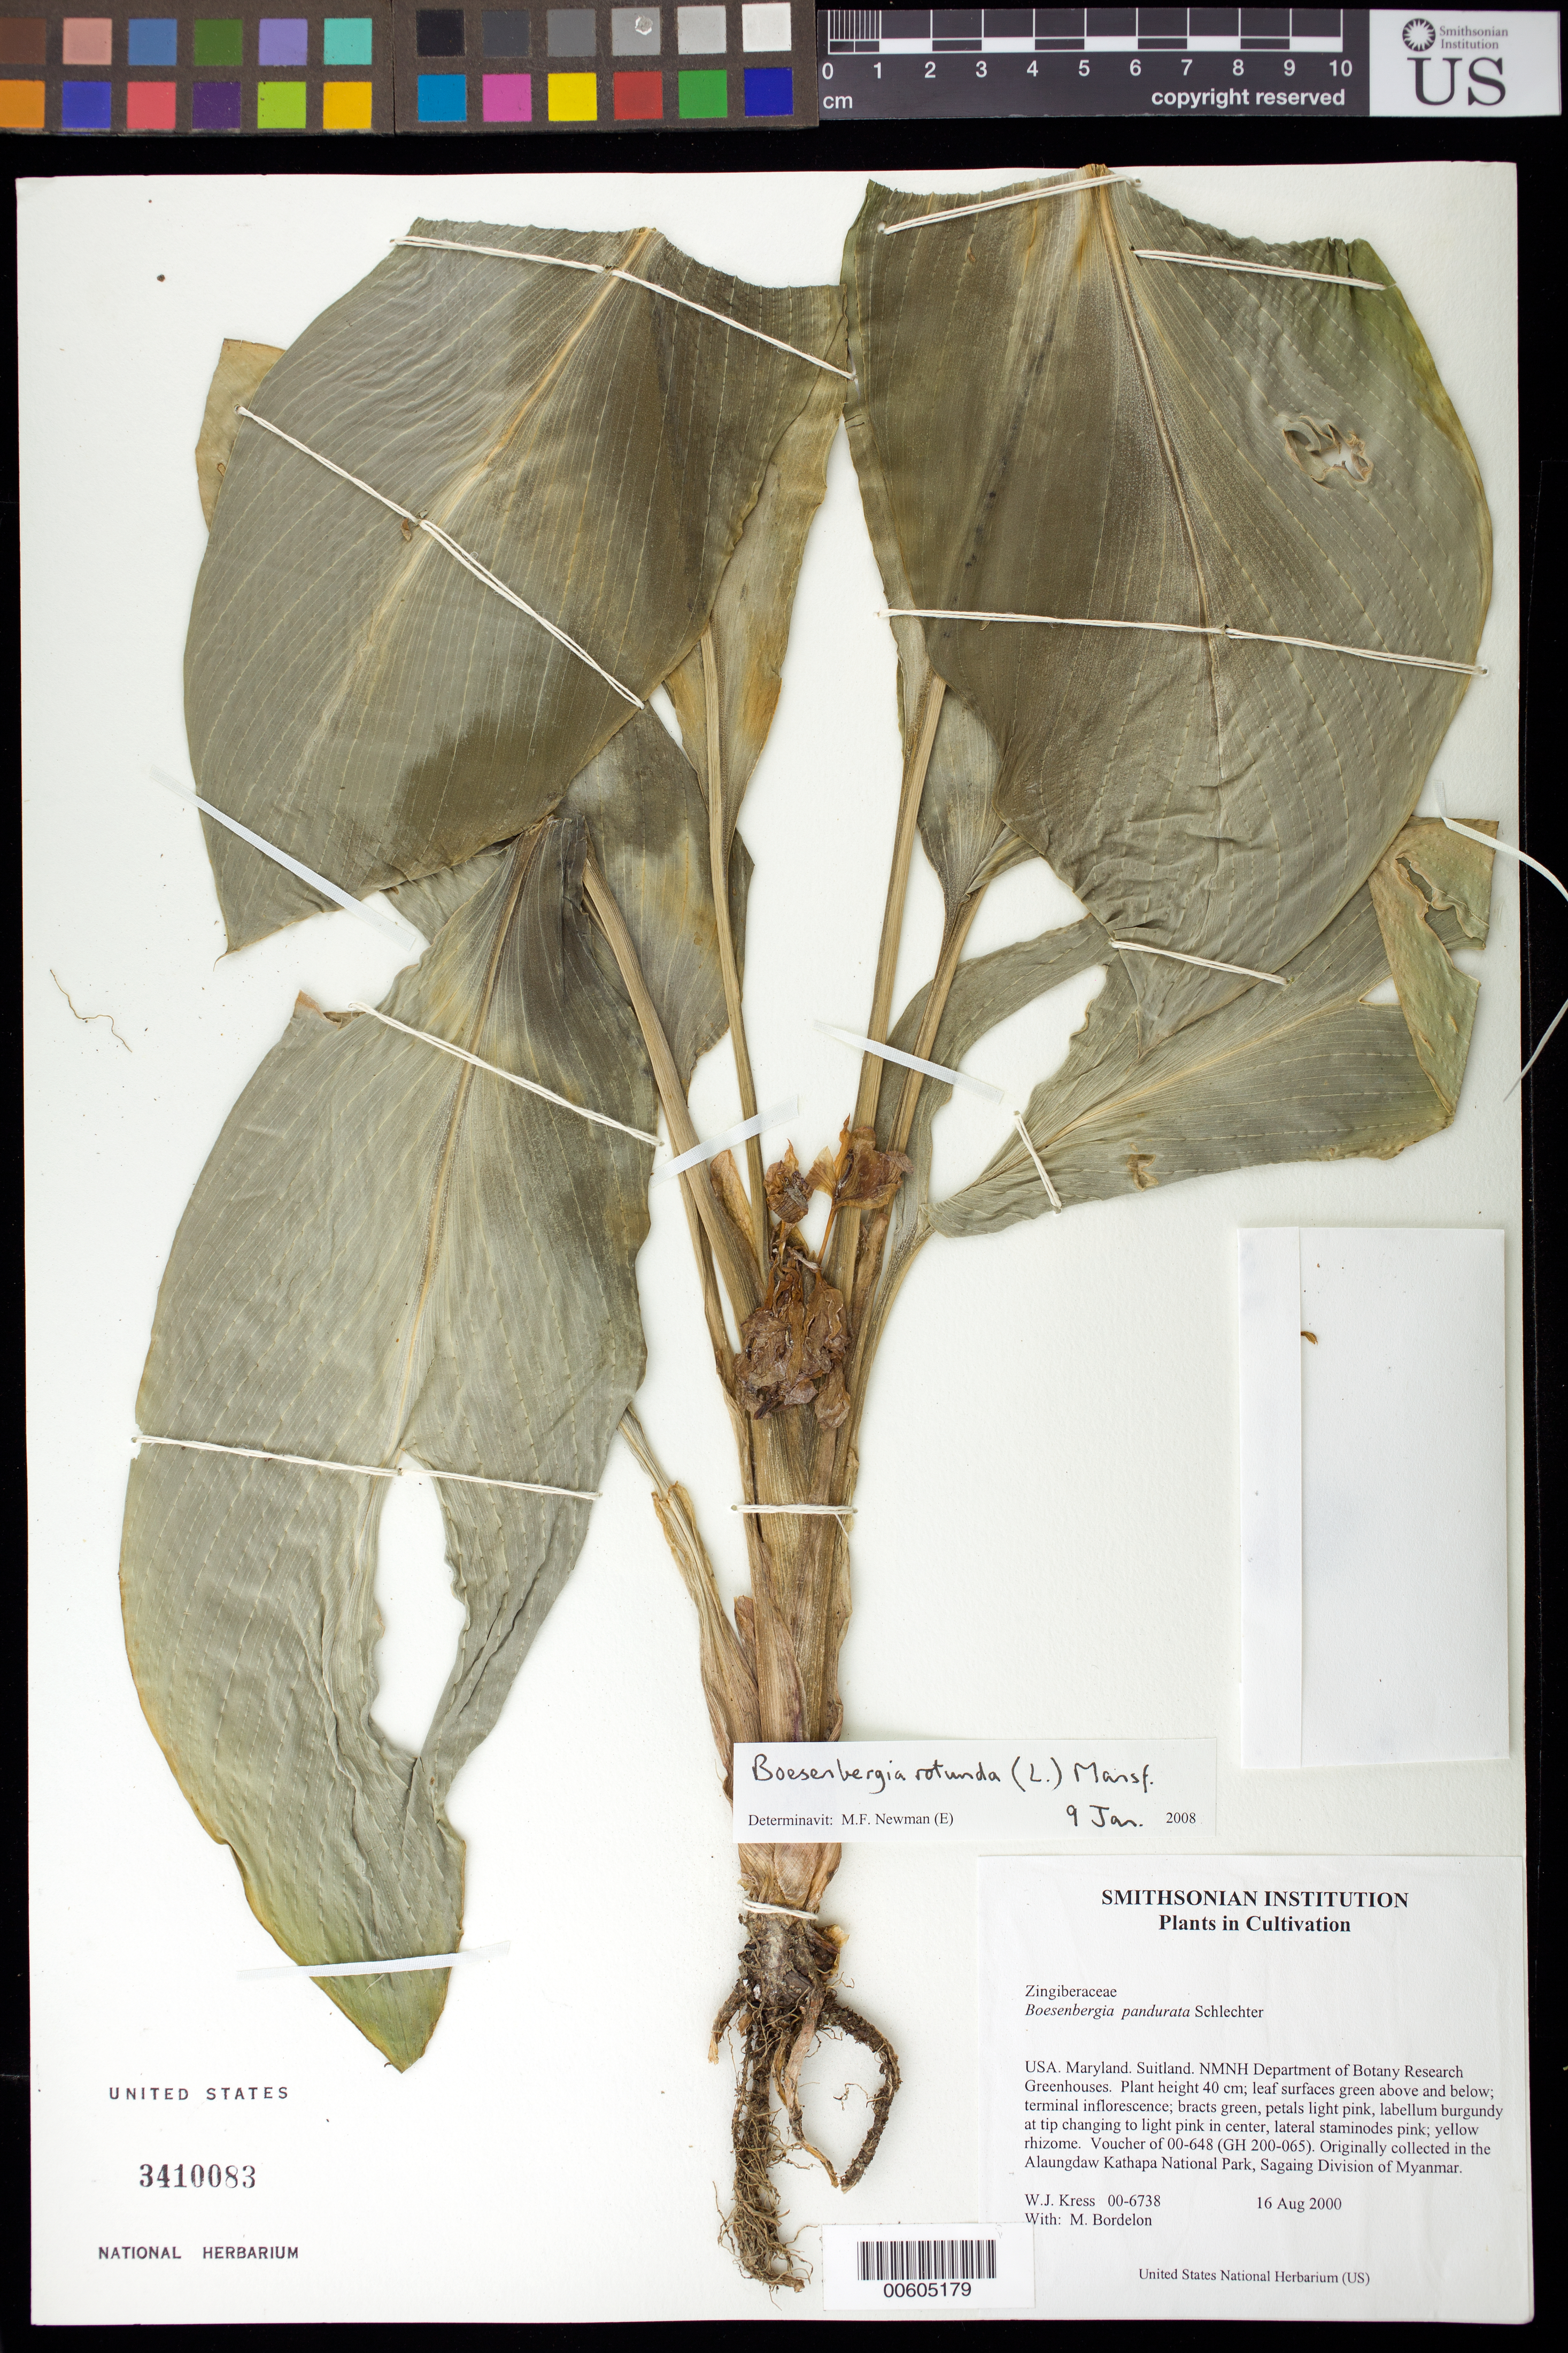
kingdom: Plantae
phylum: Tracheophyta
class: Liliopsida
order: Zingiberales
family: Zingiberaceae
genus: Boesenbergia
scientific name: Boesenbergia rotunda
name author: (L.) Mansf.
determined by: Newman, M. F.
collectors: W. J. Kress & M. Bordelon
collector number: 00-6738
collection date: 2000-08-16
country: United States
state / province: Maryland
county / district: Prince George's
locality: NMNH Botany Research Greenhouses. Suitland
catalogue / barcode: US 3410083